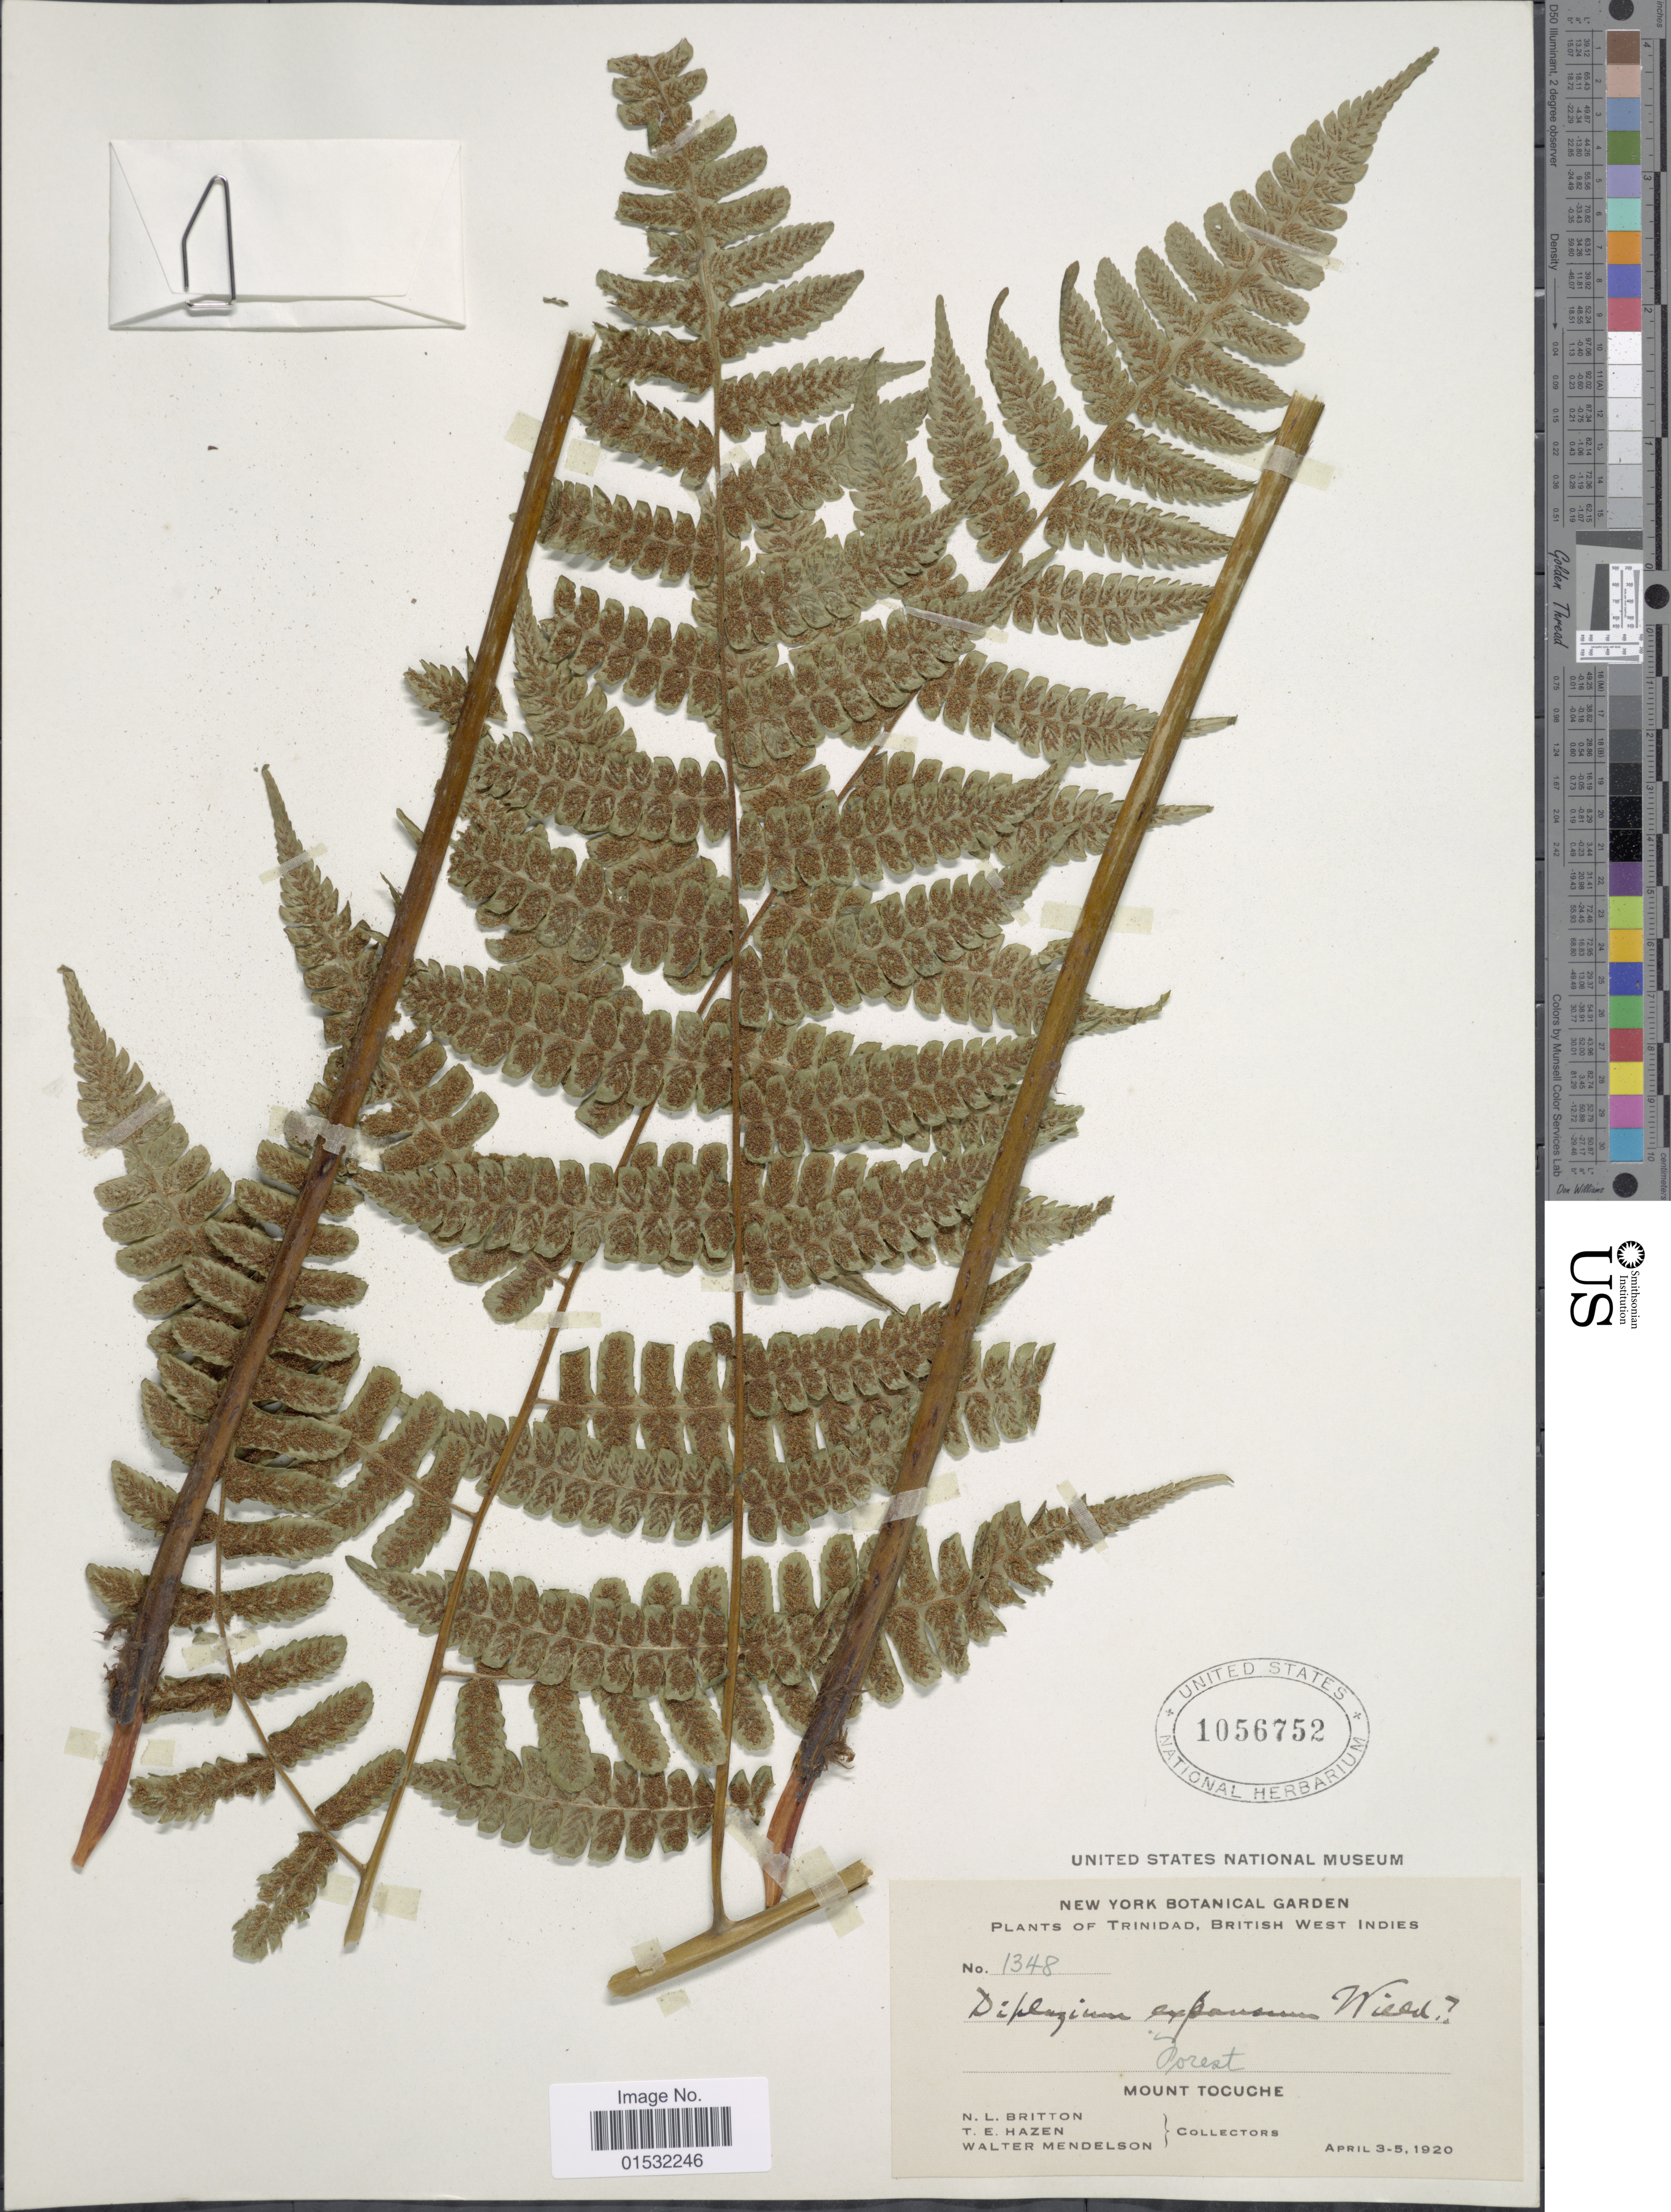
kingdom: Plantae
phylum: Tracheophyta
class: Polypodiopsida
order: Polypodiales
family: Athyriaceae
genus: Diplazium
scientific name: Diplazium expansum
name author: Willd.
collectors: N. Britton, T. E. Hazen & W. Mendelson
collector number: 1348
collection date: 1920-04-03/1920-04-05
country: Trinidad and Tobago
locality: Trinidad, British West Indies. Mount Tocuche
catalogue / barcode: US 1056752